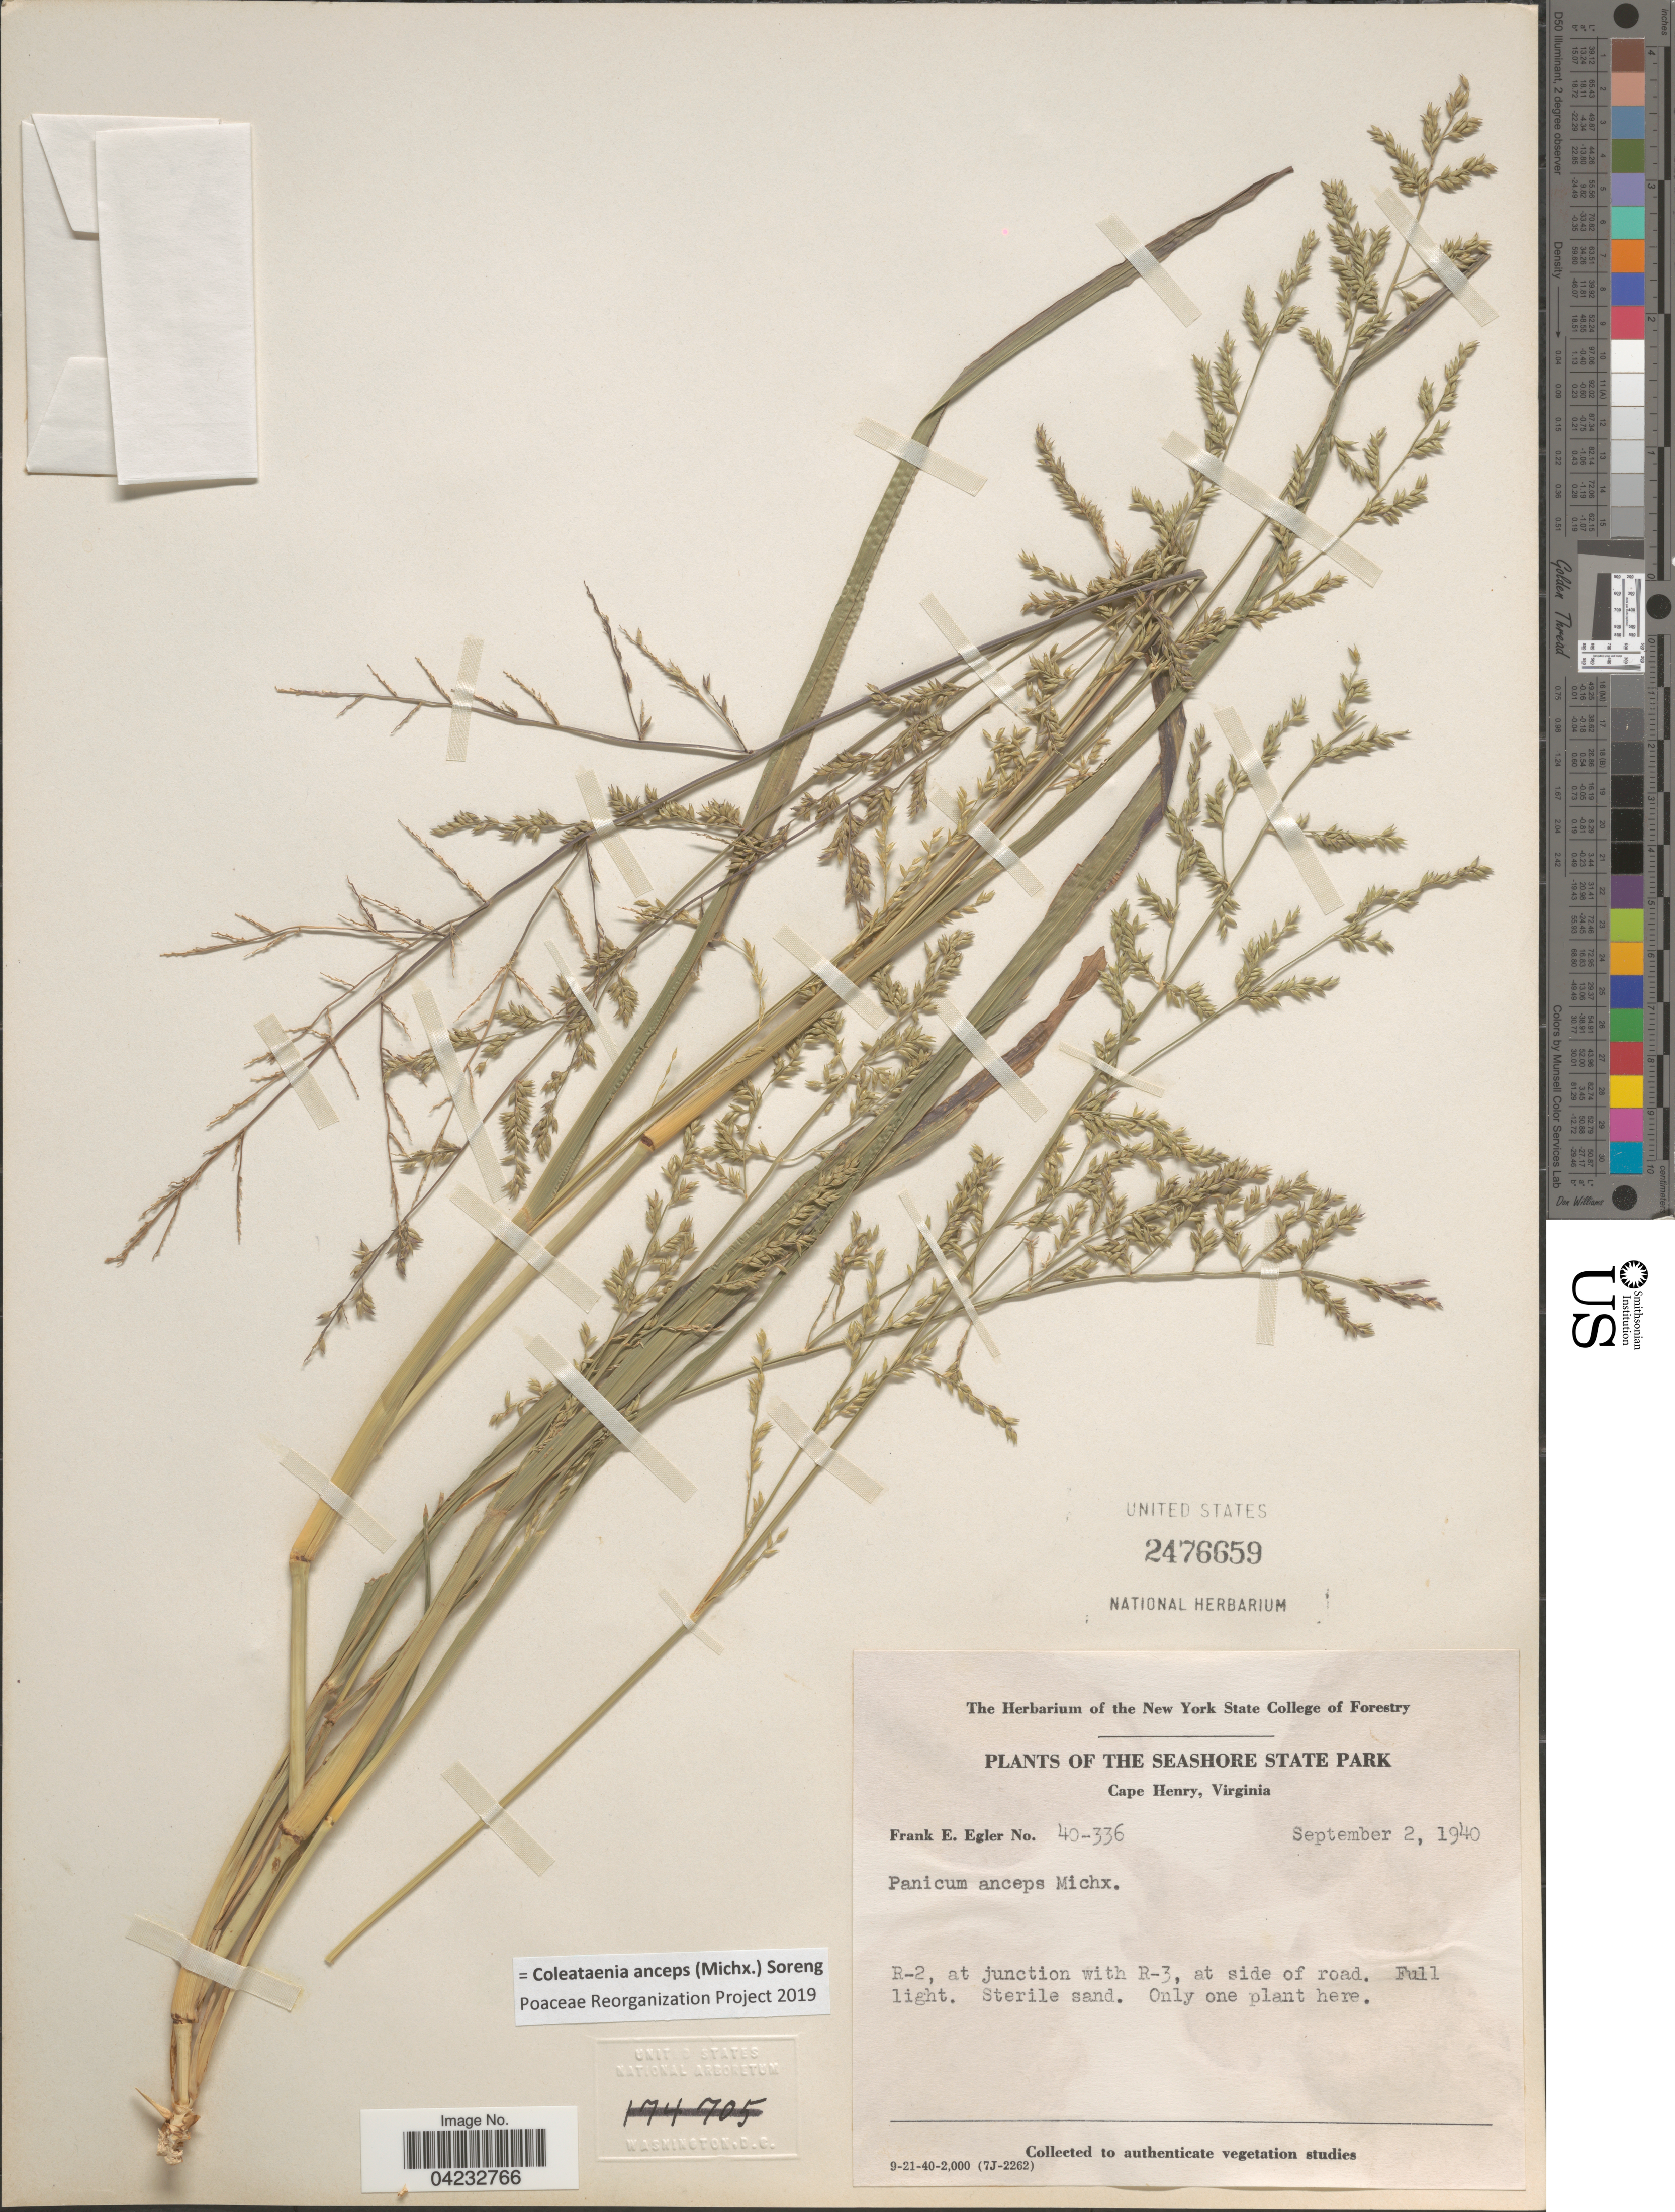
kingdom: Plantae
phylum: Tracheophyta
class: Liliopsida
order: Poales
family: Poaceae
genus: Coleataenia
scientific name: Coleataenia anceps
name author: (Michx.) Soreng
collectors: F. Egler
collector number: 40-336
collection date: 1940-09-02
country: United States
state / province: Virginia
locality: The Seashore State Park. Cape Henry. R-2, at junction with R-3, at side of road.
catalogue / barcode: US 2476659